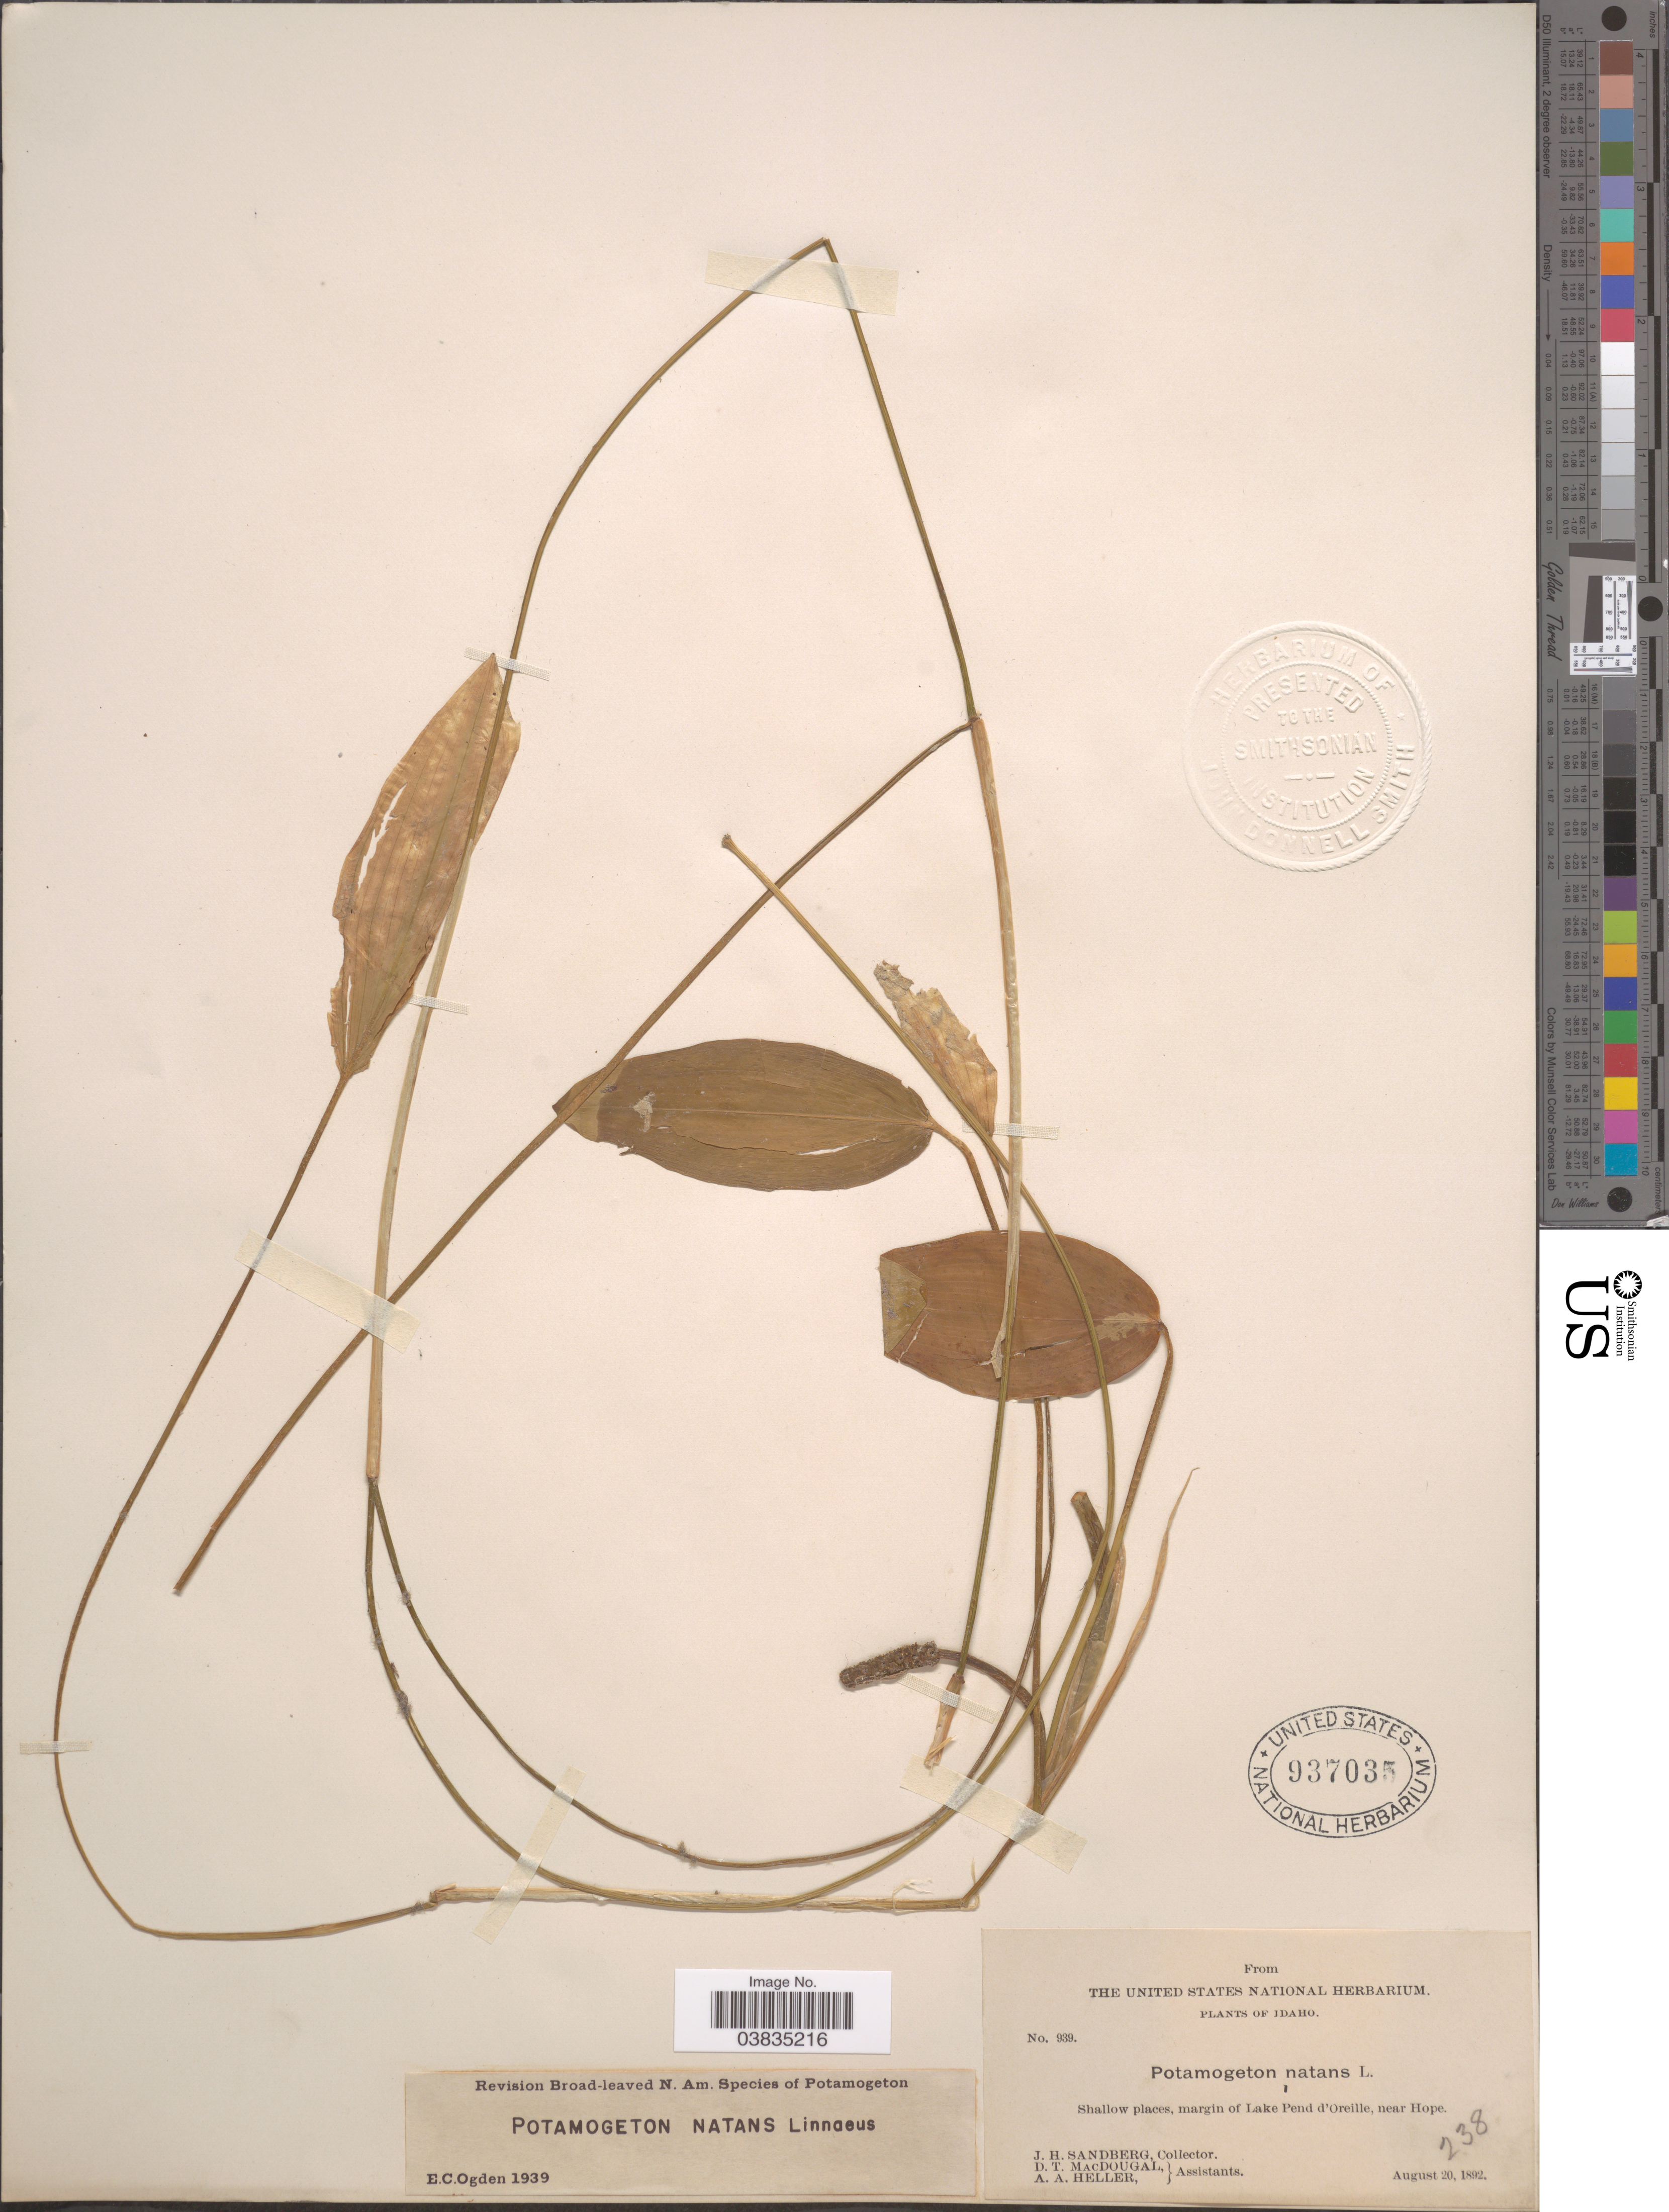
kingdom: Plantae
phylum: Tracheophyta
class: Liliopsida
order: Alismatales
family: Potamogetonaceae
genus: Potamogeton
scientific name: Potamogeton natans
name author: L.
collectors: J. H. Sandberg, D. T. MacDougal & A. A. Heller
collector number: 939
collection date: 1892-08-20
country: United States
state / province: Idaho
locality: Margin of Lake Pend d'Oreille, near Hope.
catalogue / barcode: US 937035